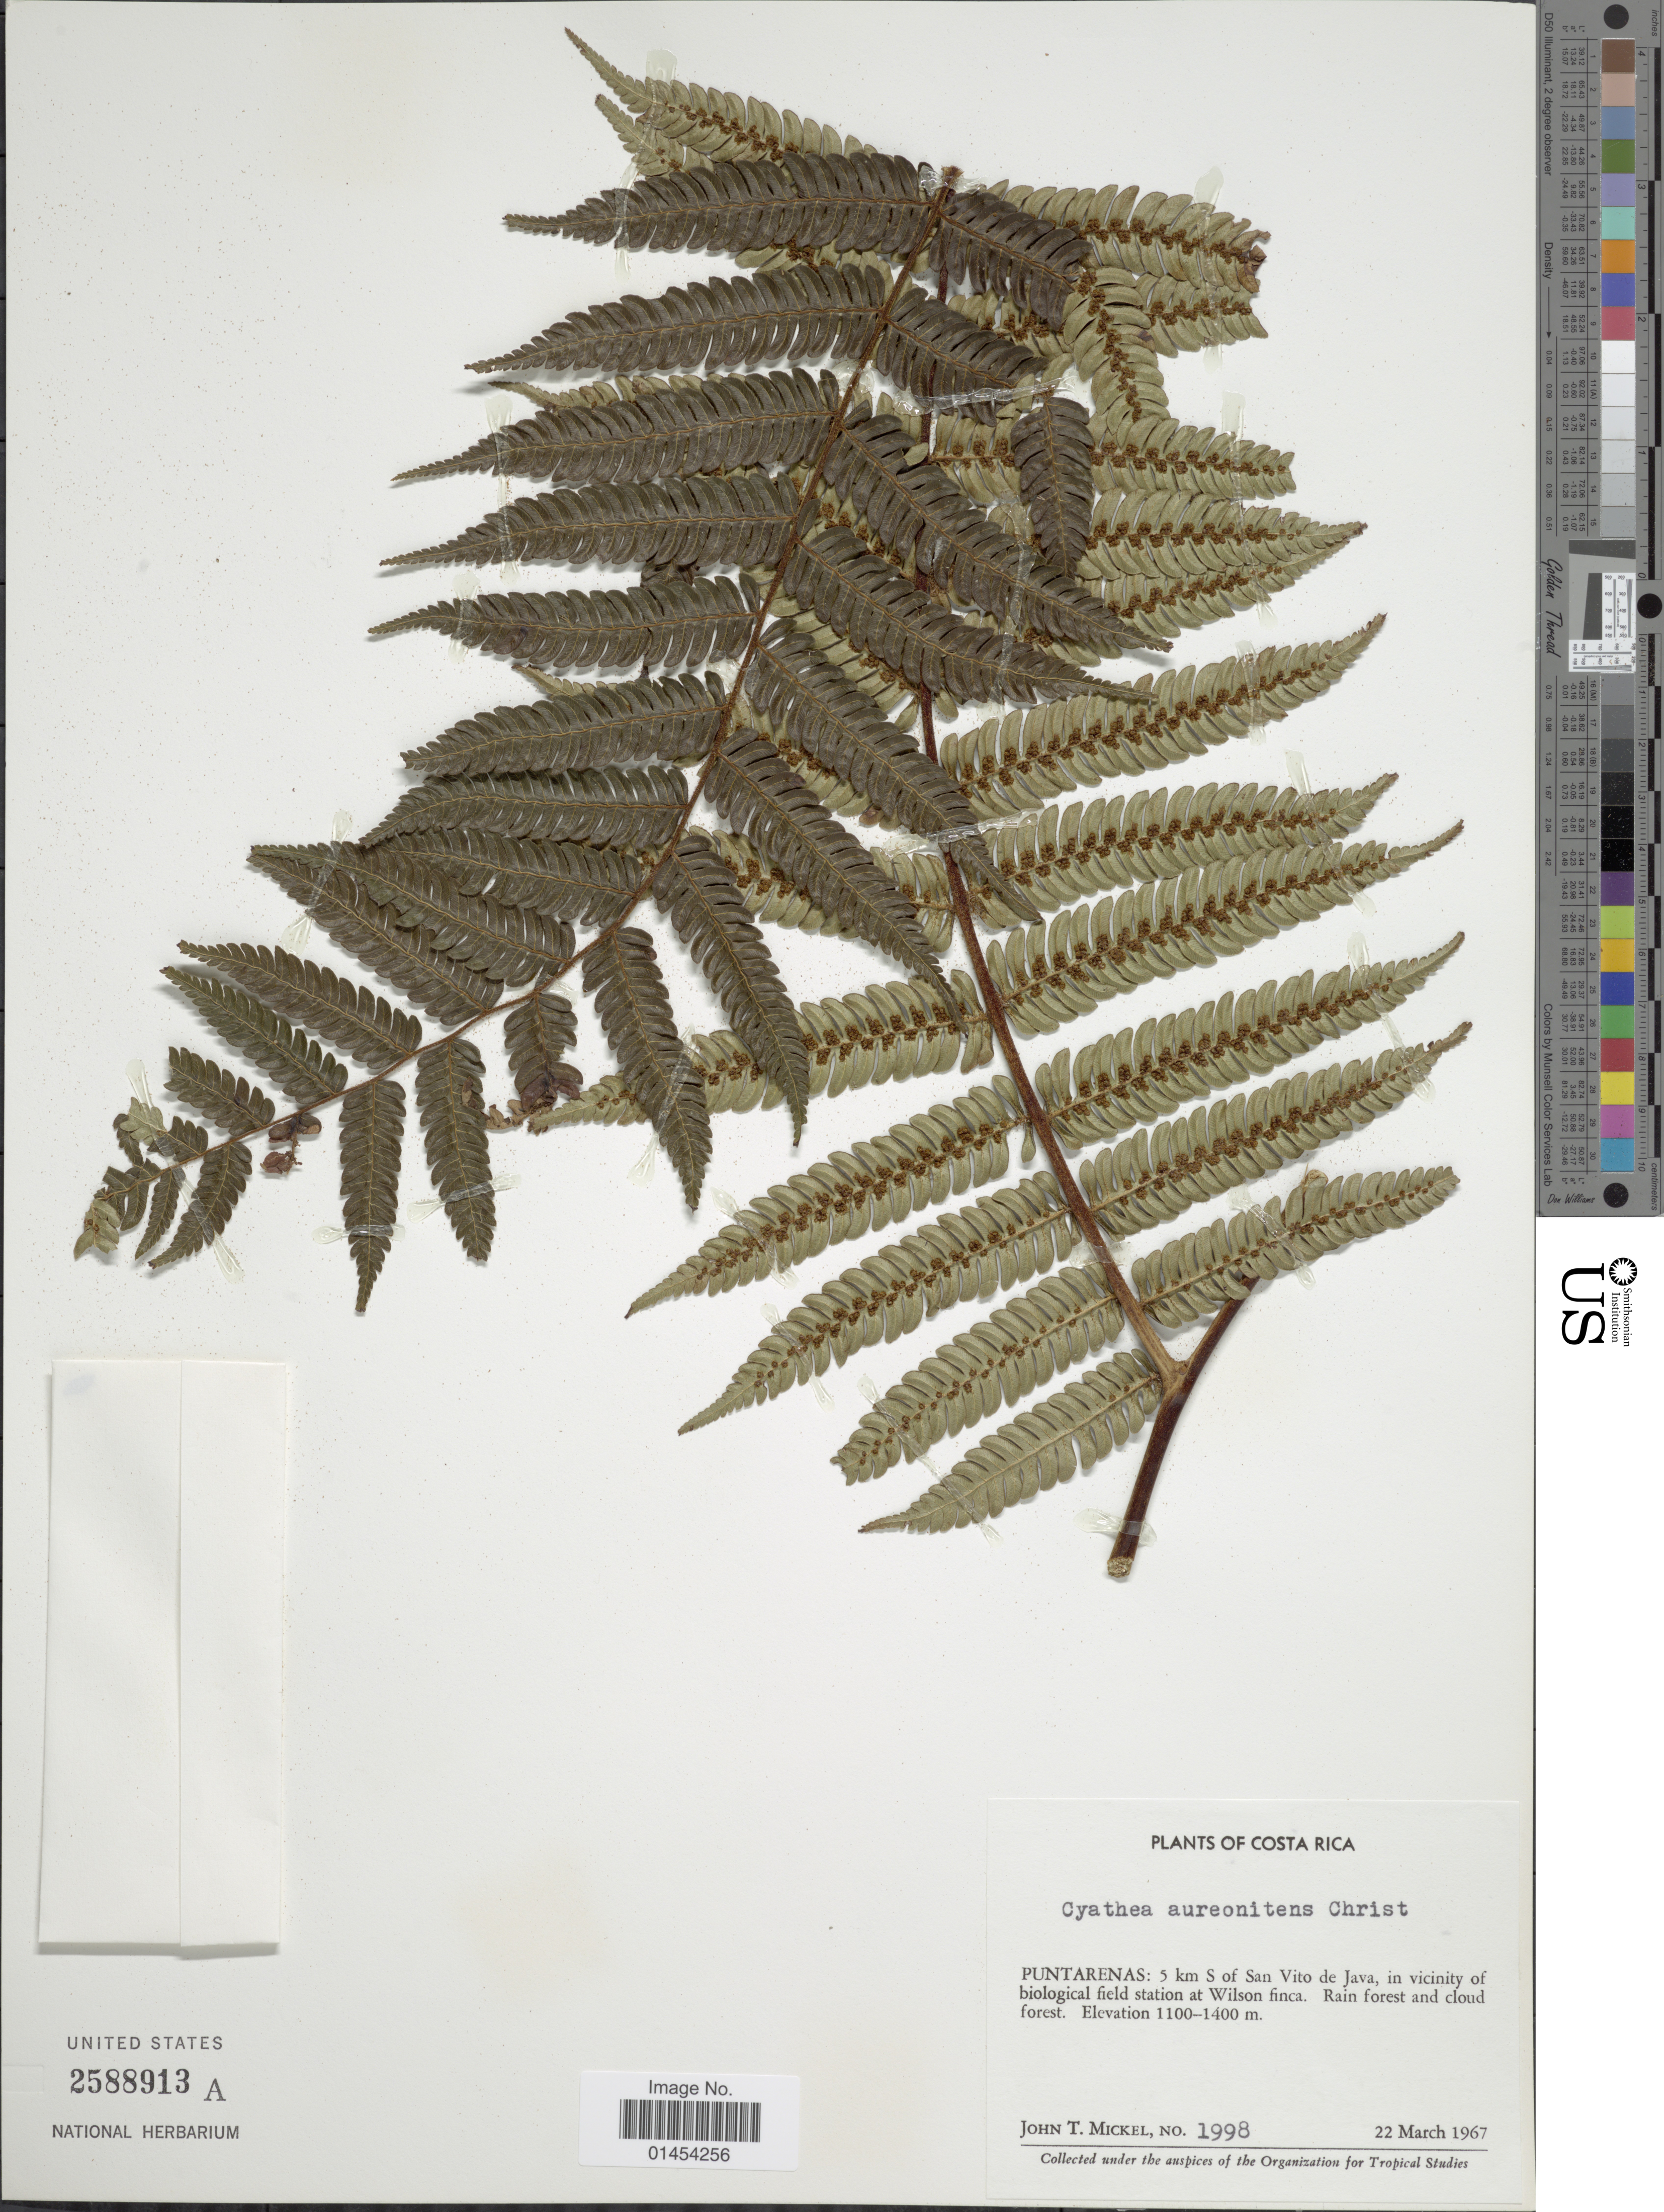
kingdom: Plantae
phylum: Tracheophyta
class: Polypodiopsida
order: Cyatheales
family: Cyatheaceae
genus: Alsophila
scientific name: Alsophila cuspidata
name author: (Kunze) D.S. Conant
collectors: J. T. Mickel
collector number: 1998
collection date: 1967-03-22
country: Costa Rica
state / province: Puntarenas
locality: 5 km S of San Vito de Java, in vicinity of biological field station at Wilson finca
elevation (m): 1100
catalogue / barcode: US 2588913A